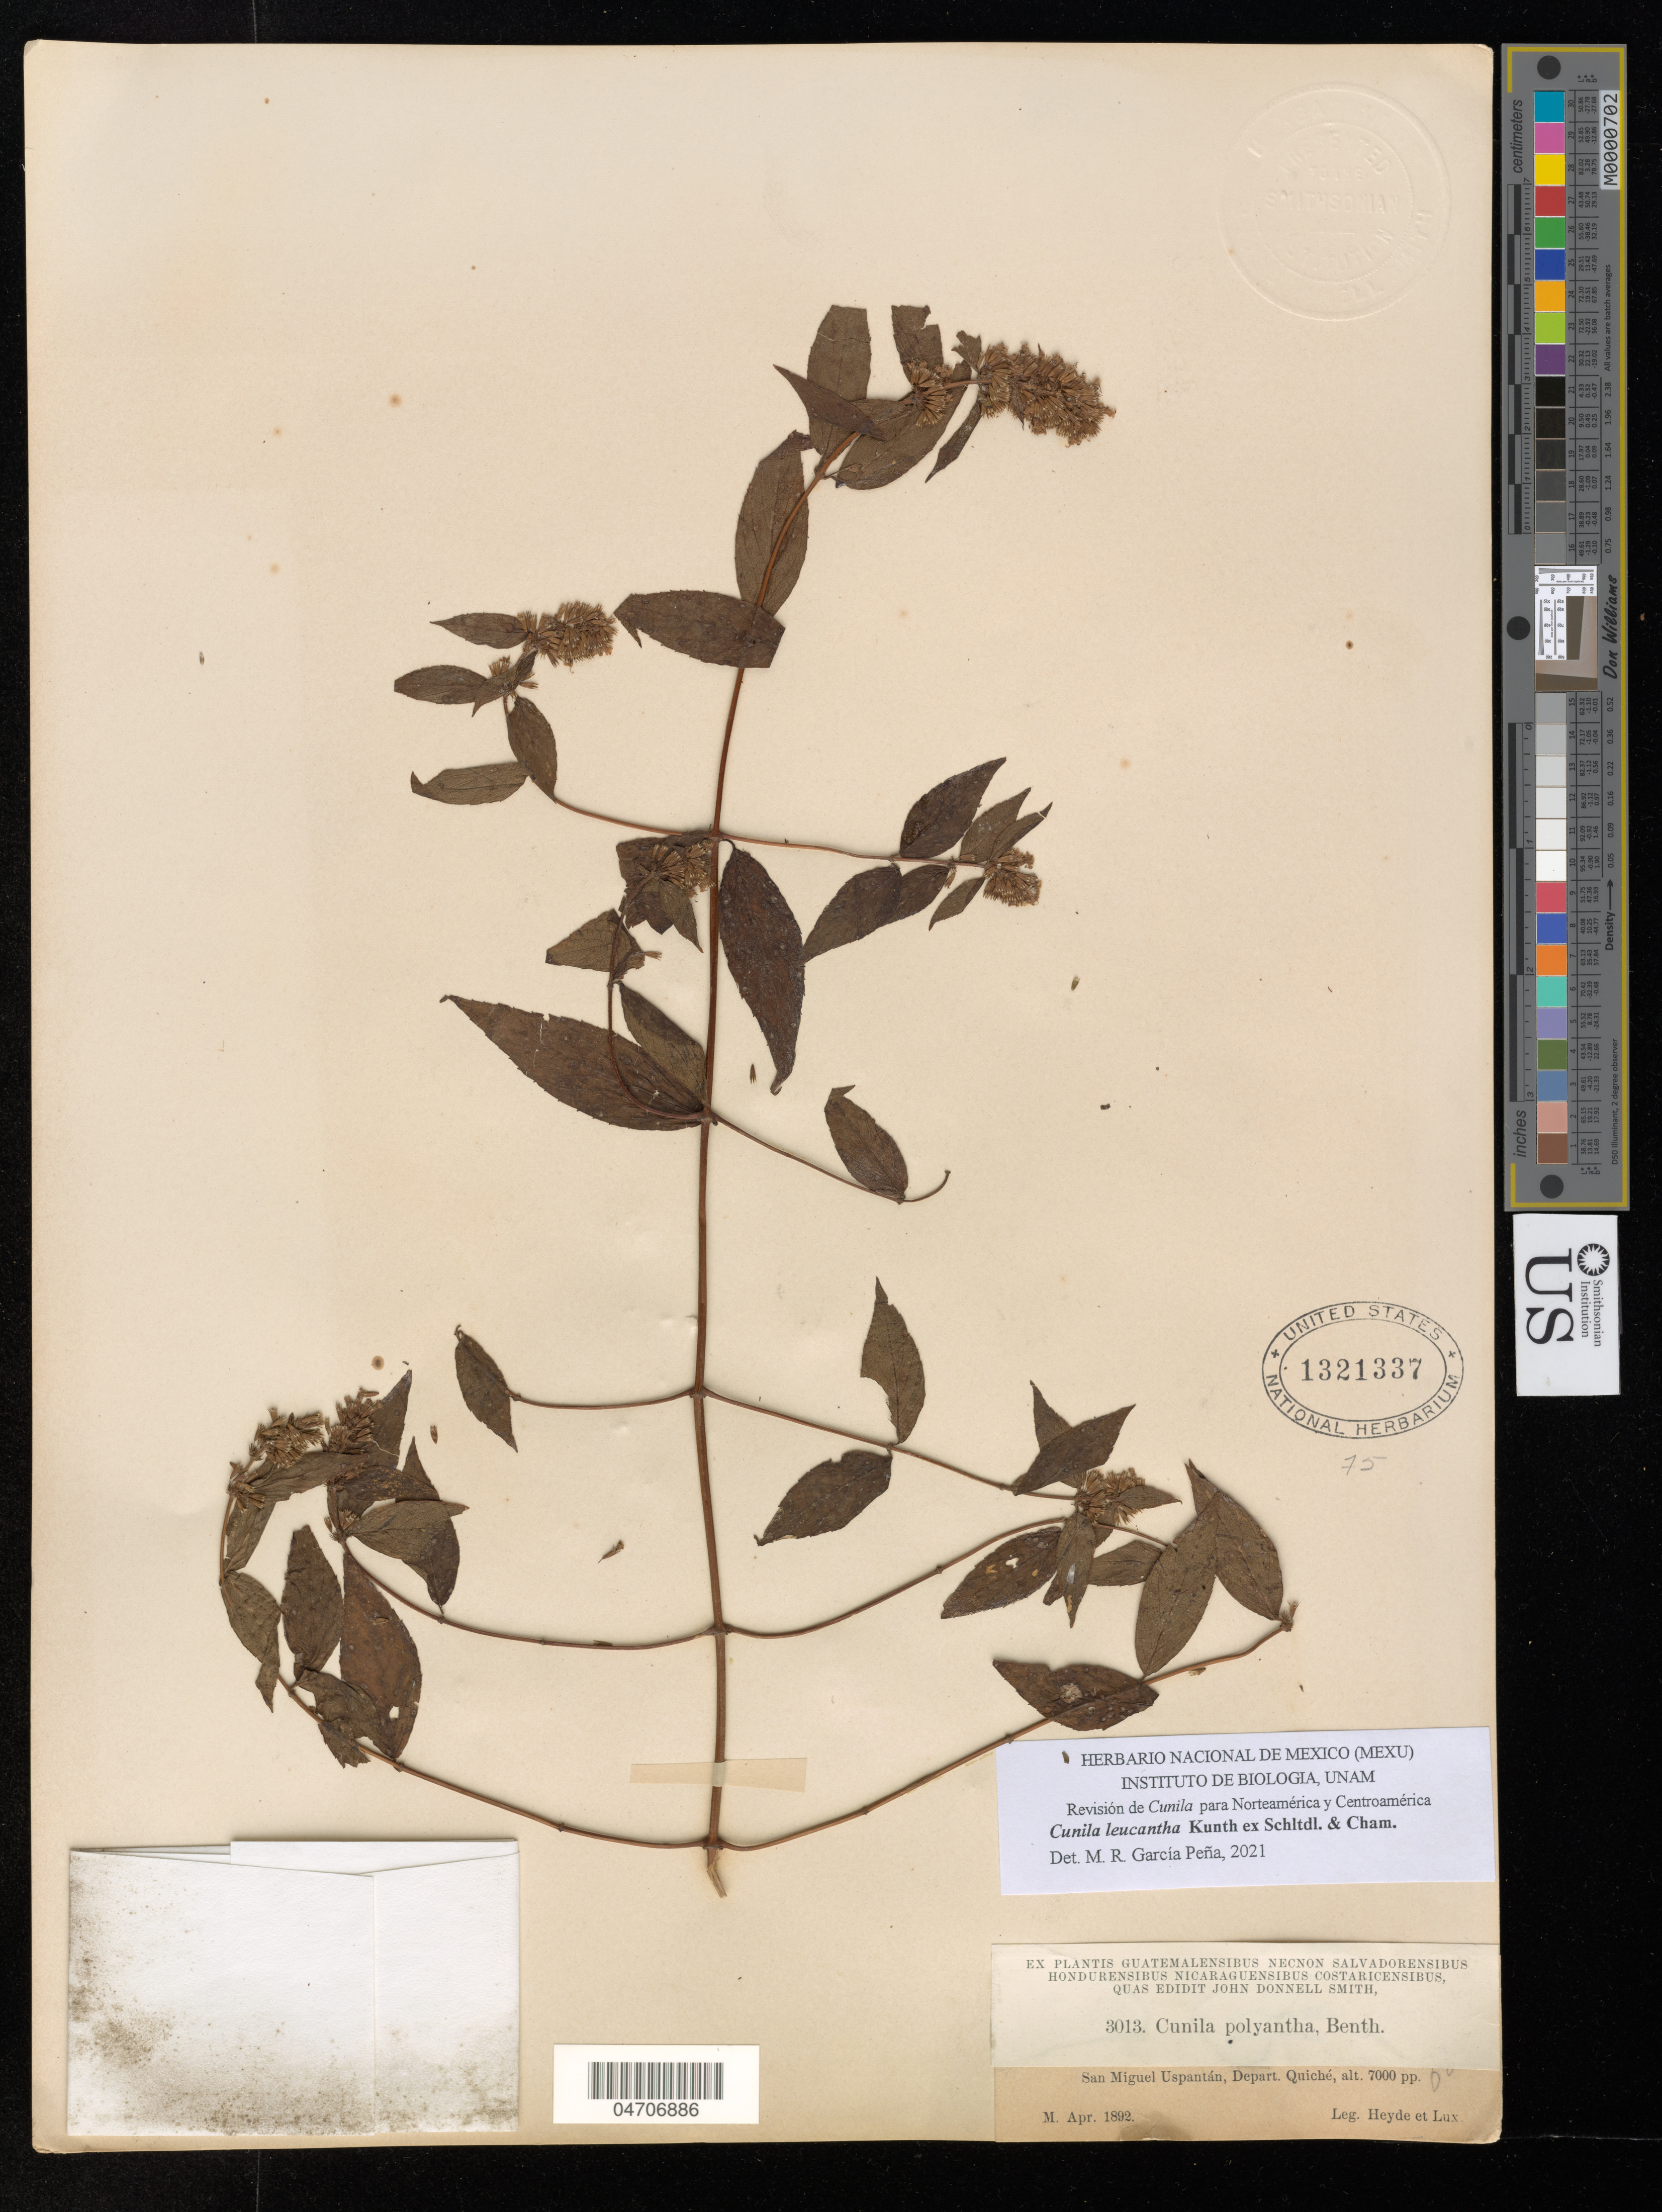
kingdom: Plantae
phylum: Tracheophyta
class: Magnoliopsida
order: Lamiales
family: Lamiaceae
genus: Cunila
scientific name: Cunila leucantha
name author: Kunth ex Schltdl. & Cham.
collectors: Heyde & Lux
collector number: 3013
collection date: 1892-04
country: Guatemala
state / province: El Quiche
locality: San Miguel Uspantán, Depart. Quiché.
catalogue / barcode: US 1321337